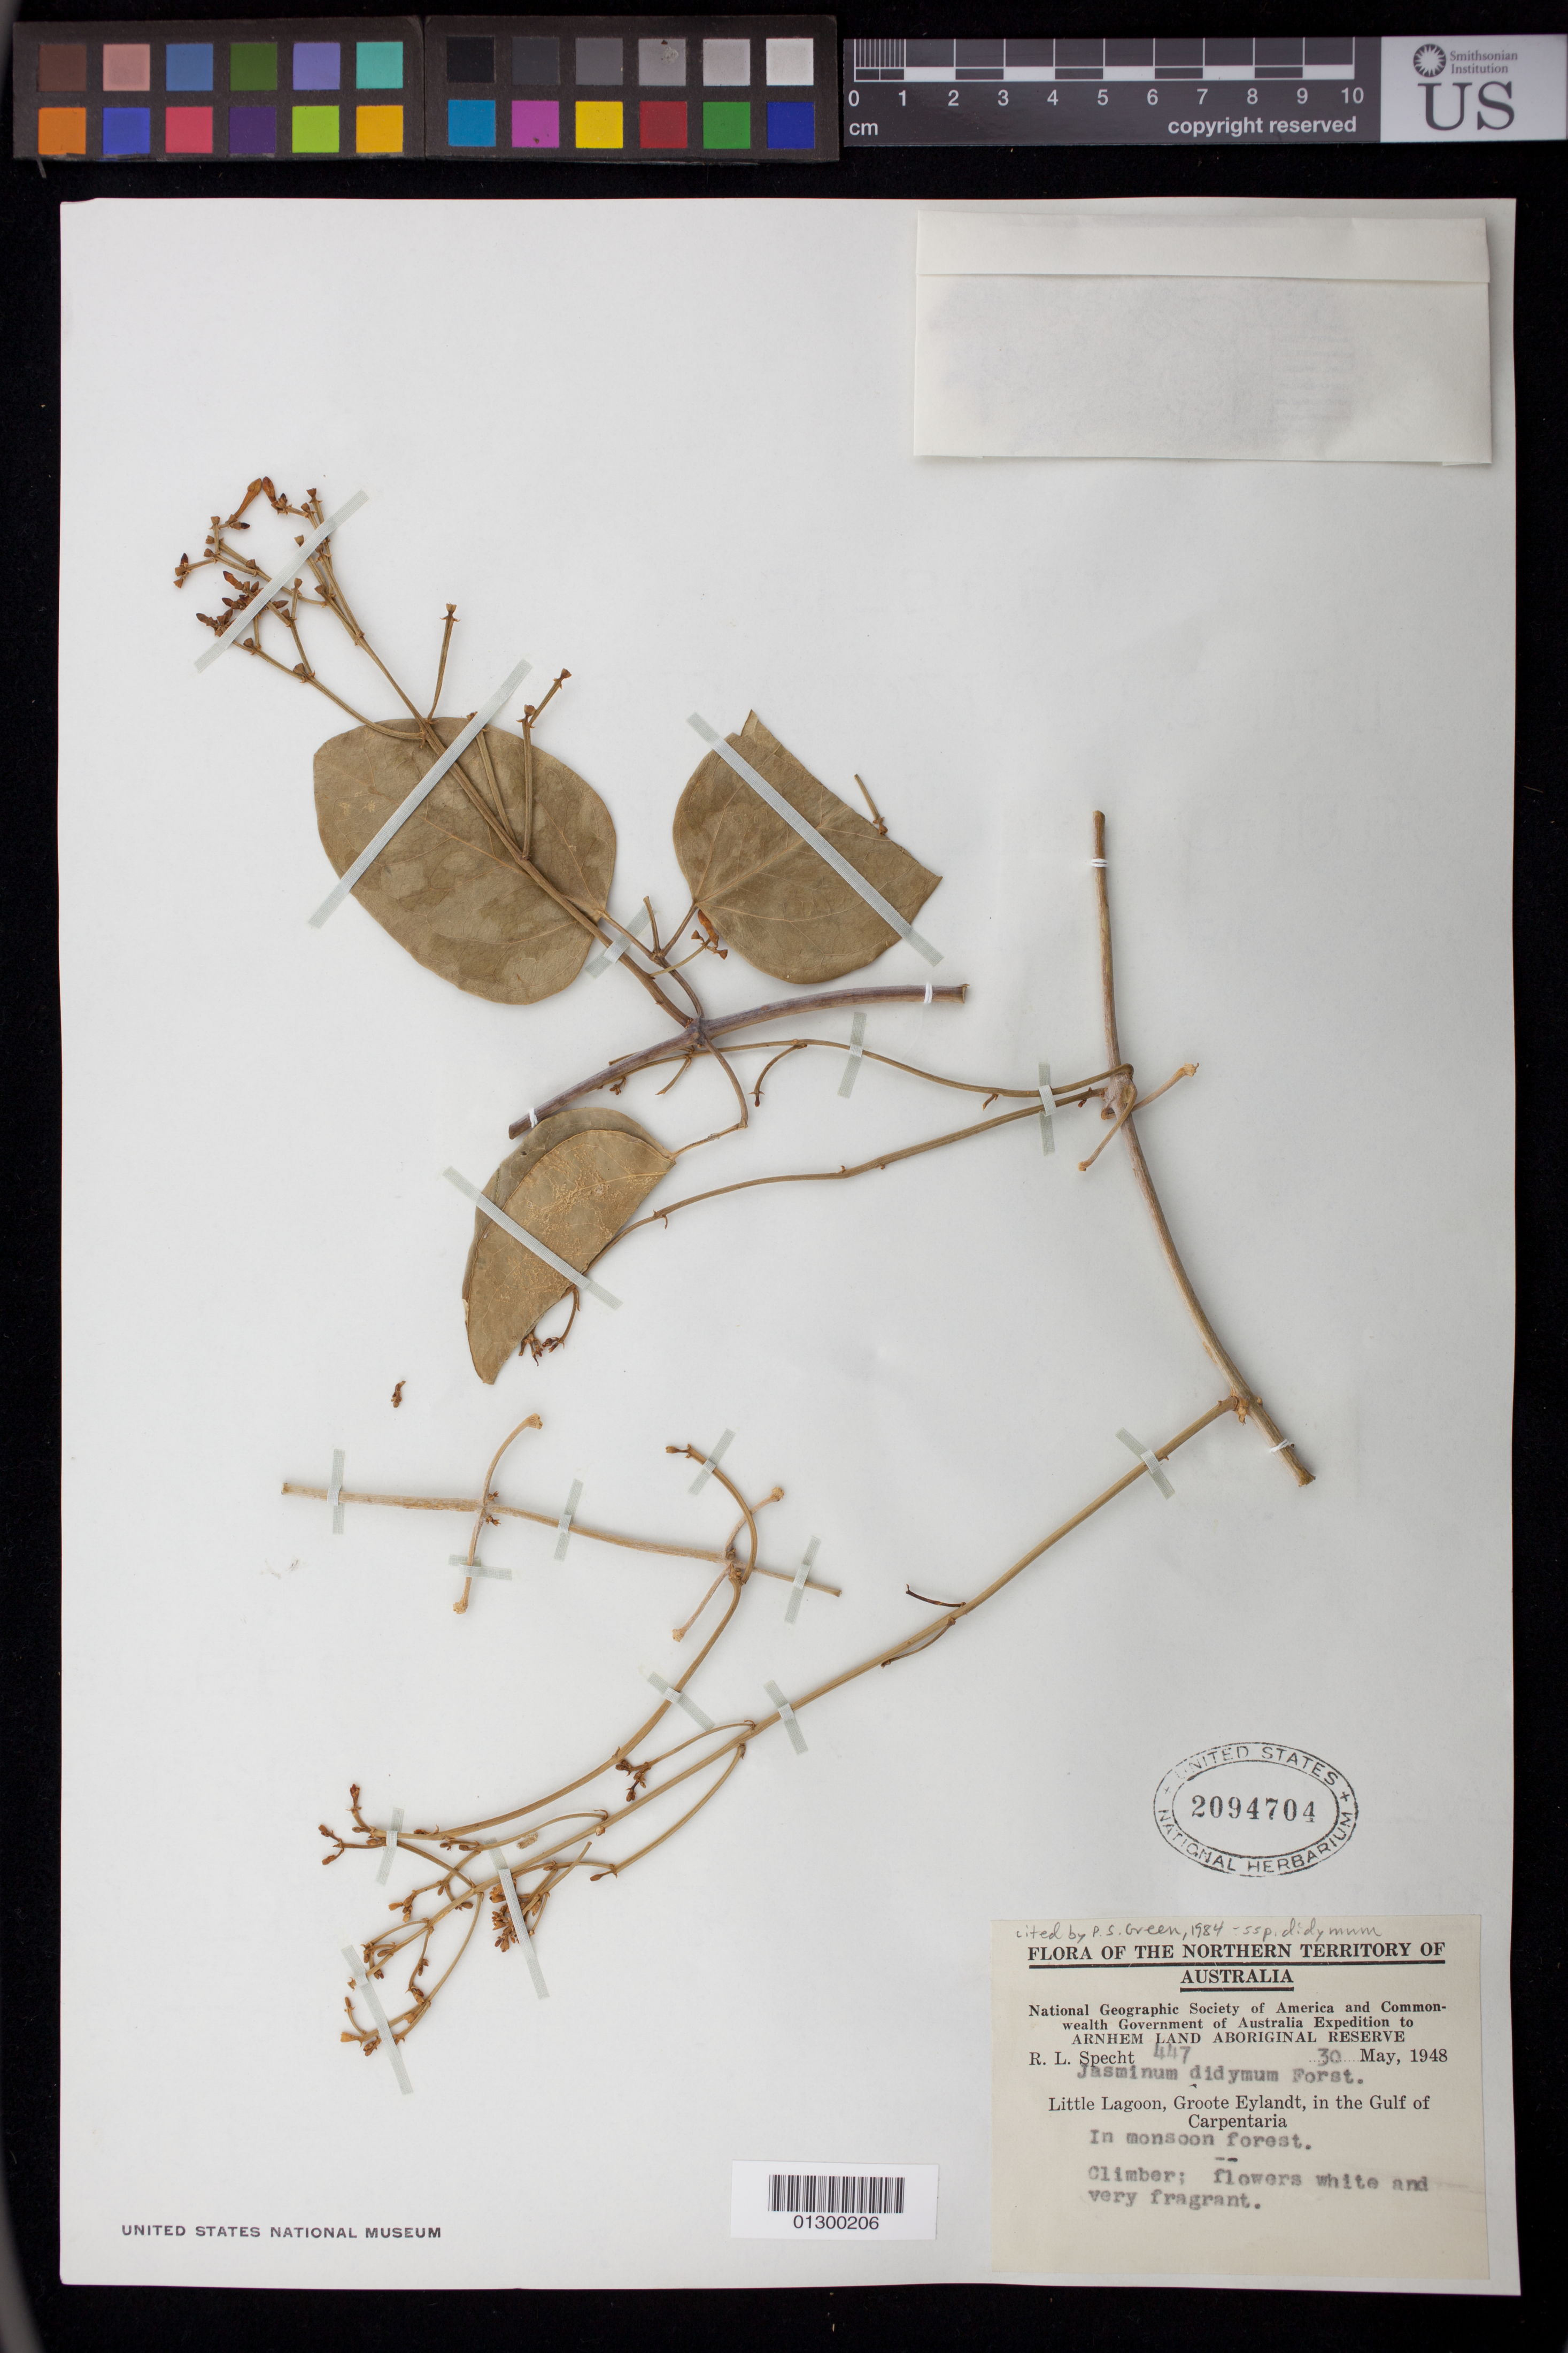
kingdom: Plantae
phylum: Tracheophyta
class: Magnoliopsida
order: Lamiales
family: Oleaceae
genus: Jasminum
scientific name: Jasminum didymum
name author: G. Forst.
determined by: Green, P. S.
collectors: R. L. Specht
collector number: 447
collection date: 1948-05-30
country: Australia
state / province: Northern Territory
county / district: East Arnhem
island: Groote Eylandt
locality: Little Lagoon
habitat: In monsoon forest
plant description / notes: Climber; flowers white and very fragrant.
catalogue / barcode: US 20294704